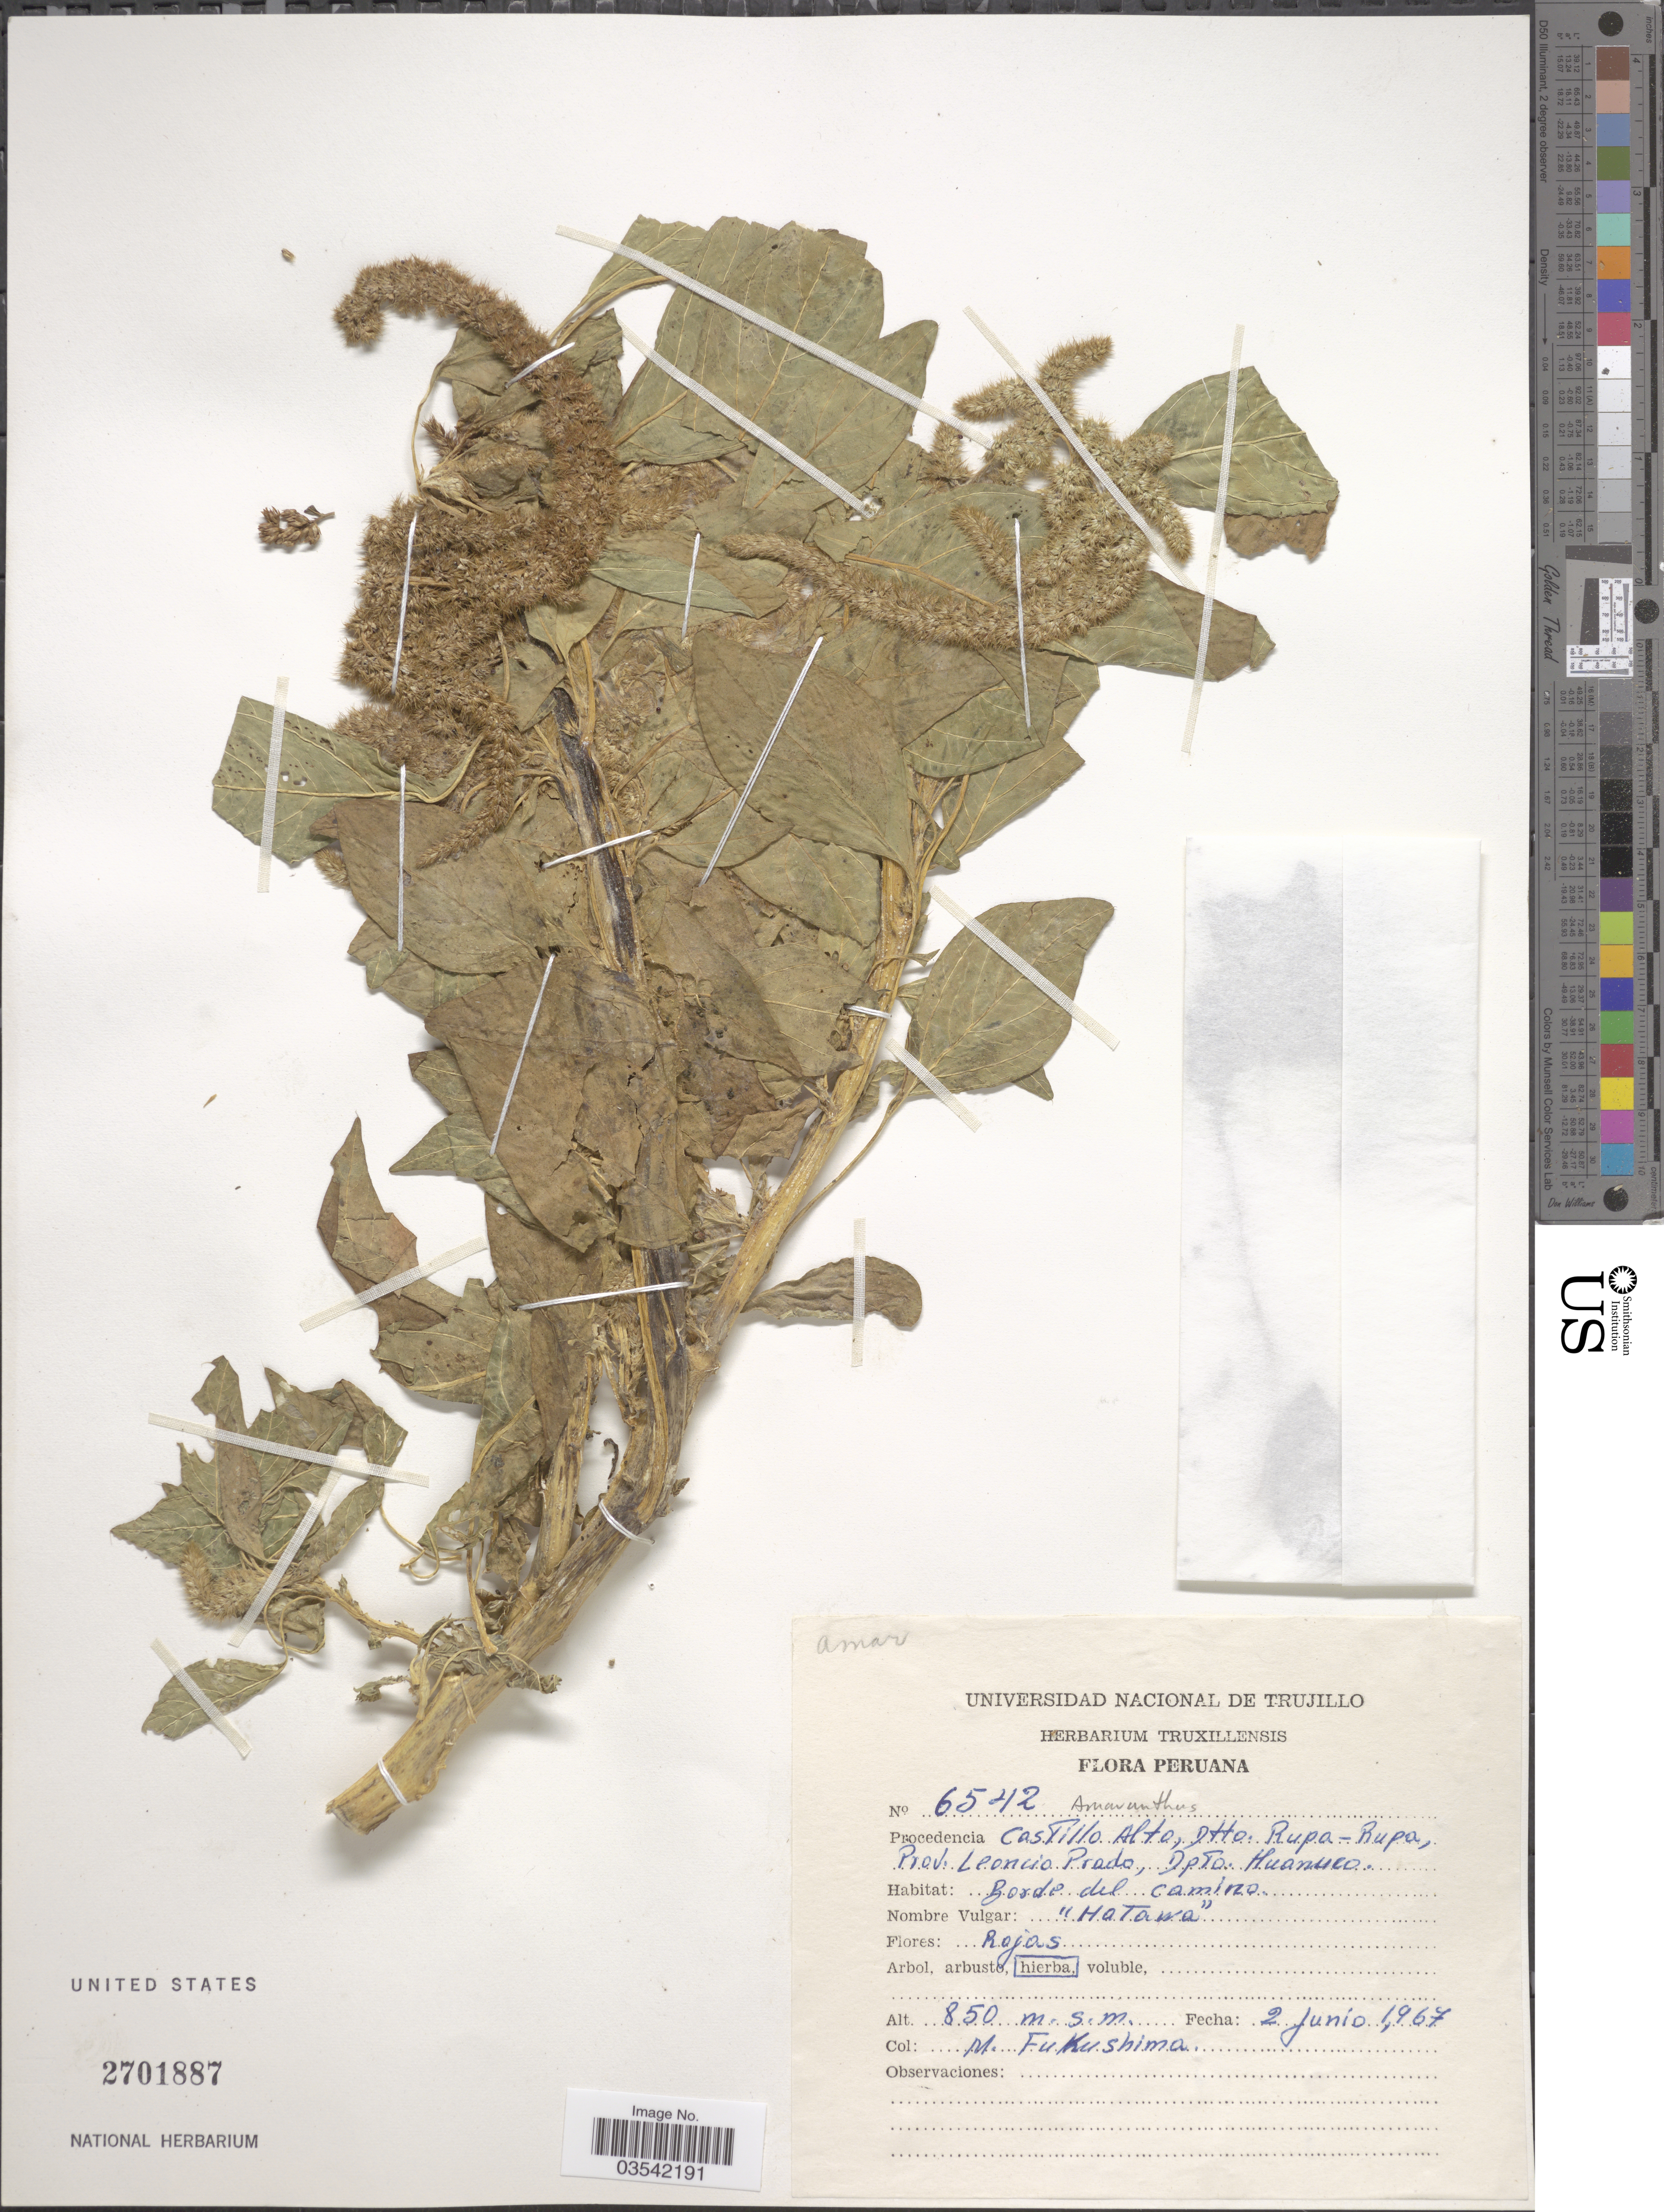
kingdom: Plantae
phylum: Tracheophyta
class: Magnoliopsida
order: Caryophyllales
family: Amaranthaceae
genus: Amaranthus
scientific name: Amaranthus sp.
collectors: M. Fukushima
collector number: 6542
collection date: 1967-06-02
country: Peru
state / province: Huánuco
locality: Castillo Alto, Dtto. Rupa-Rupa, Prov. Leoncio Prado, Dpto. Huanuco.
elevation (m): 850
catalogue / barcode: US 2701887